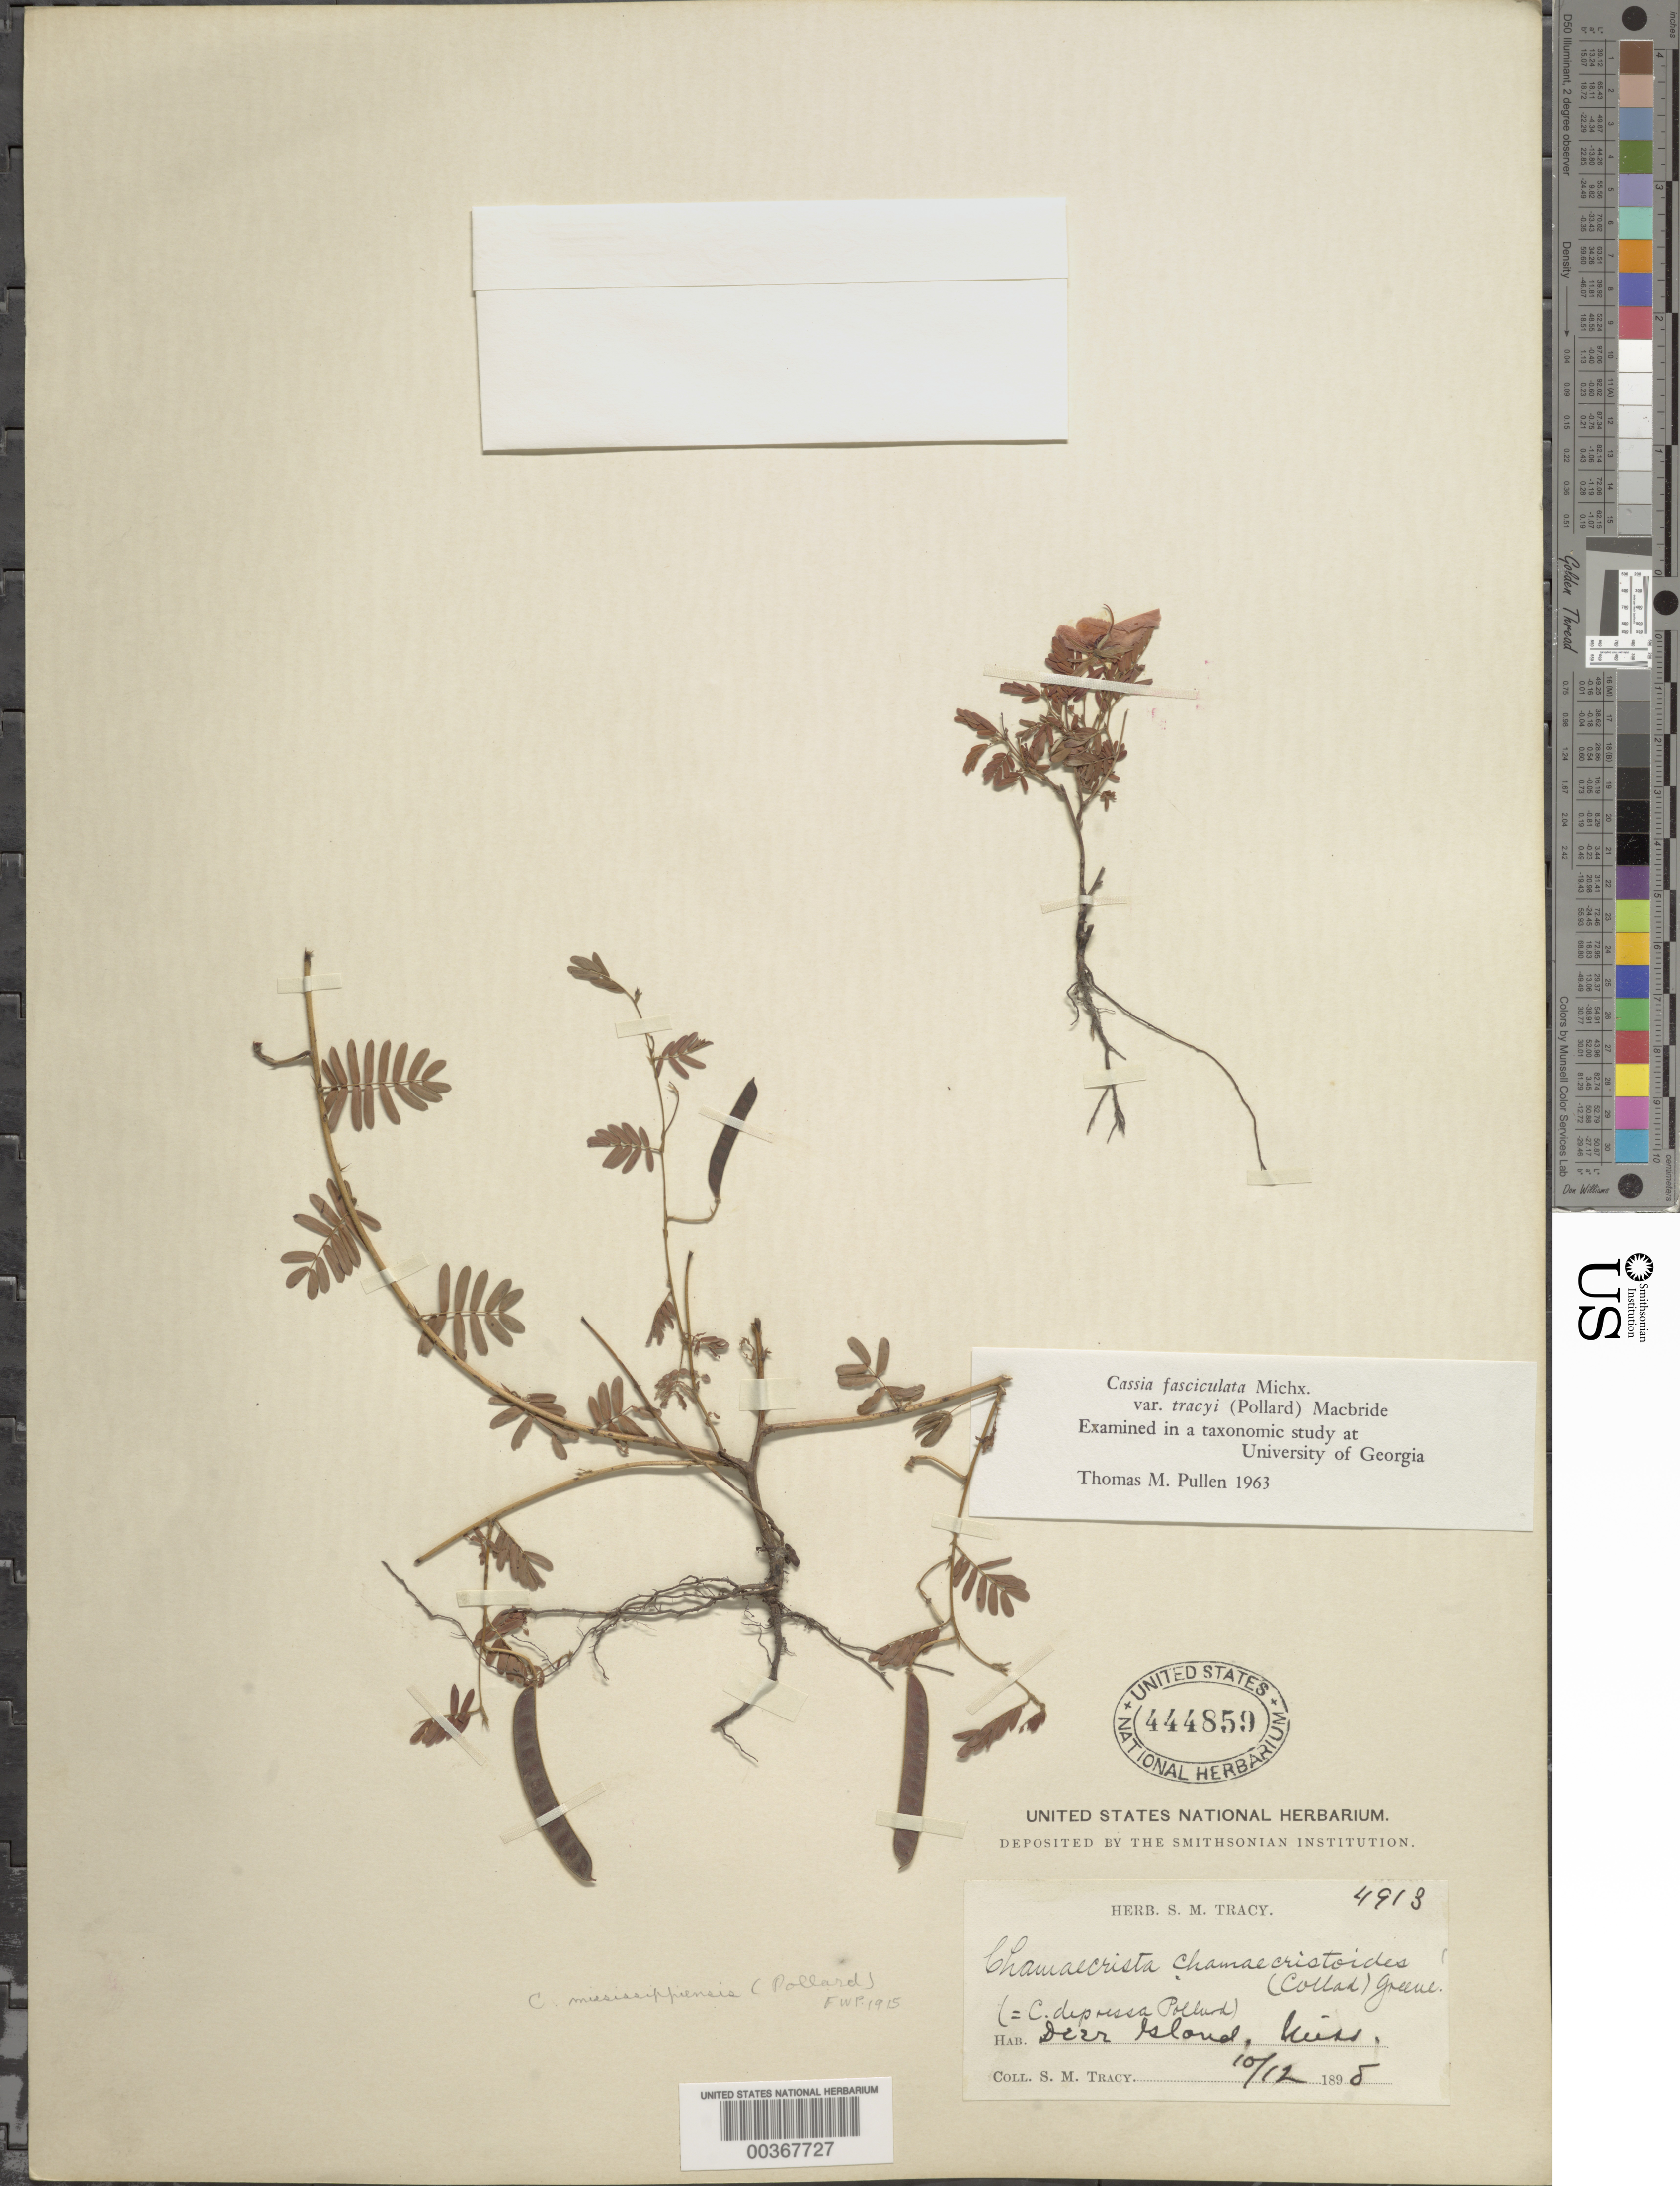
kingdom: Plantae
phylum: Tracheophyta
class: Magnoliopsida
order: Fabales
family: Fabaceae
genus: Chamaecrista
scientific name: Chamaecrista fasciculata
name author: (Michx.) Greene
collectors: S. M. Tracy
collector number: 4913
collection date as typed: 12 Oct 1898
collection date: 1898-10-12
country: United States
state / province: Mississippi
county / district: Harrison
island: Deer Island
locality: Deer i.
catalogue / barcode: US 444859